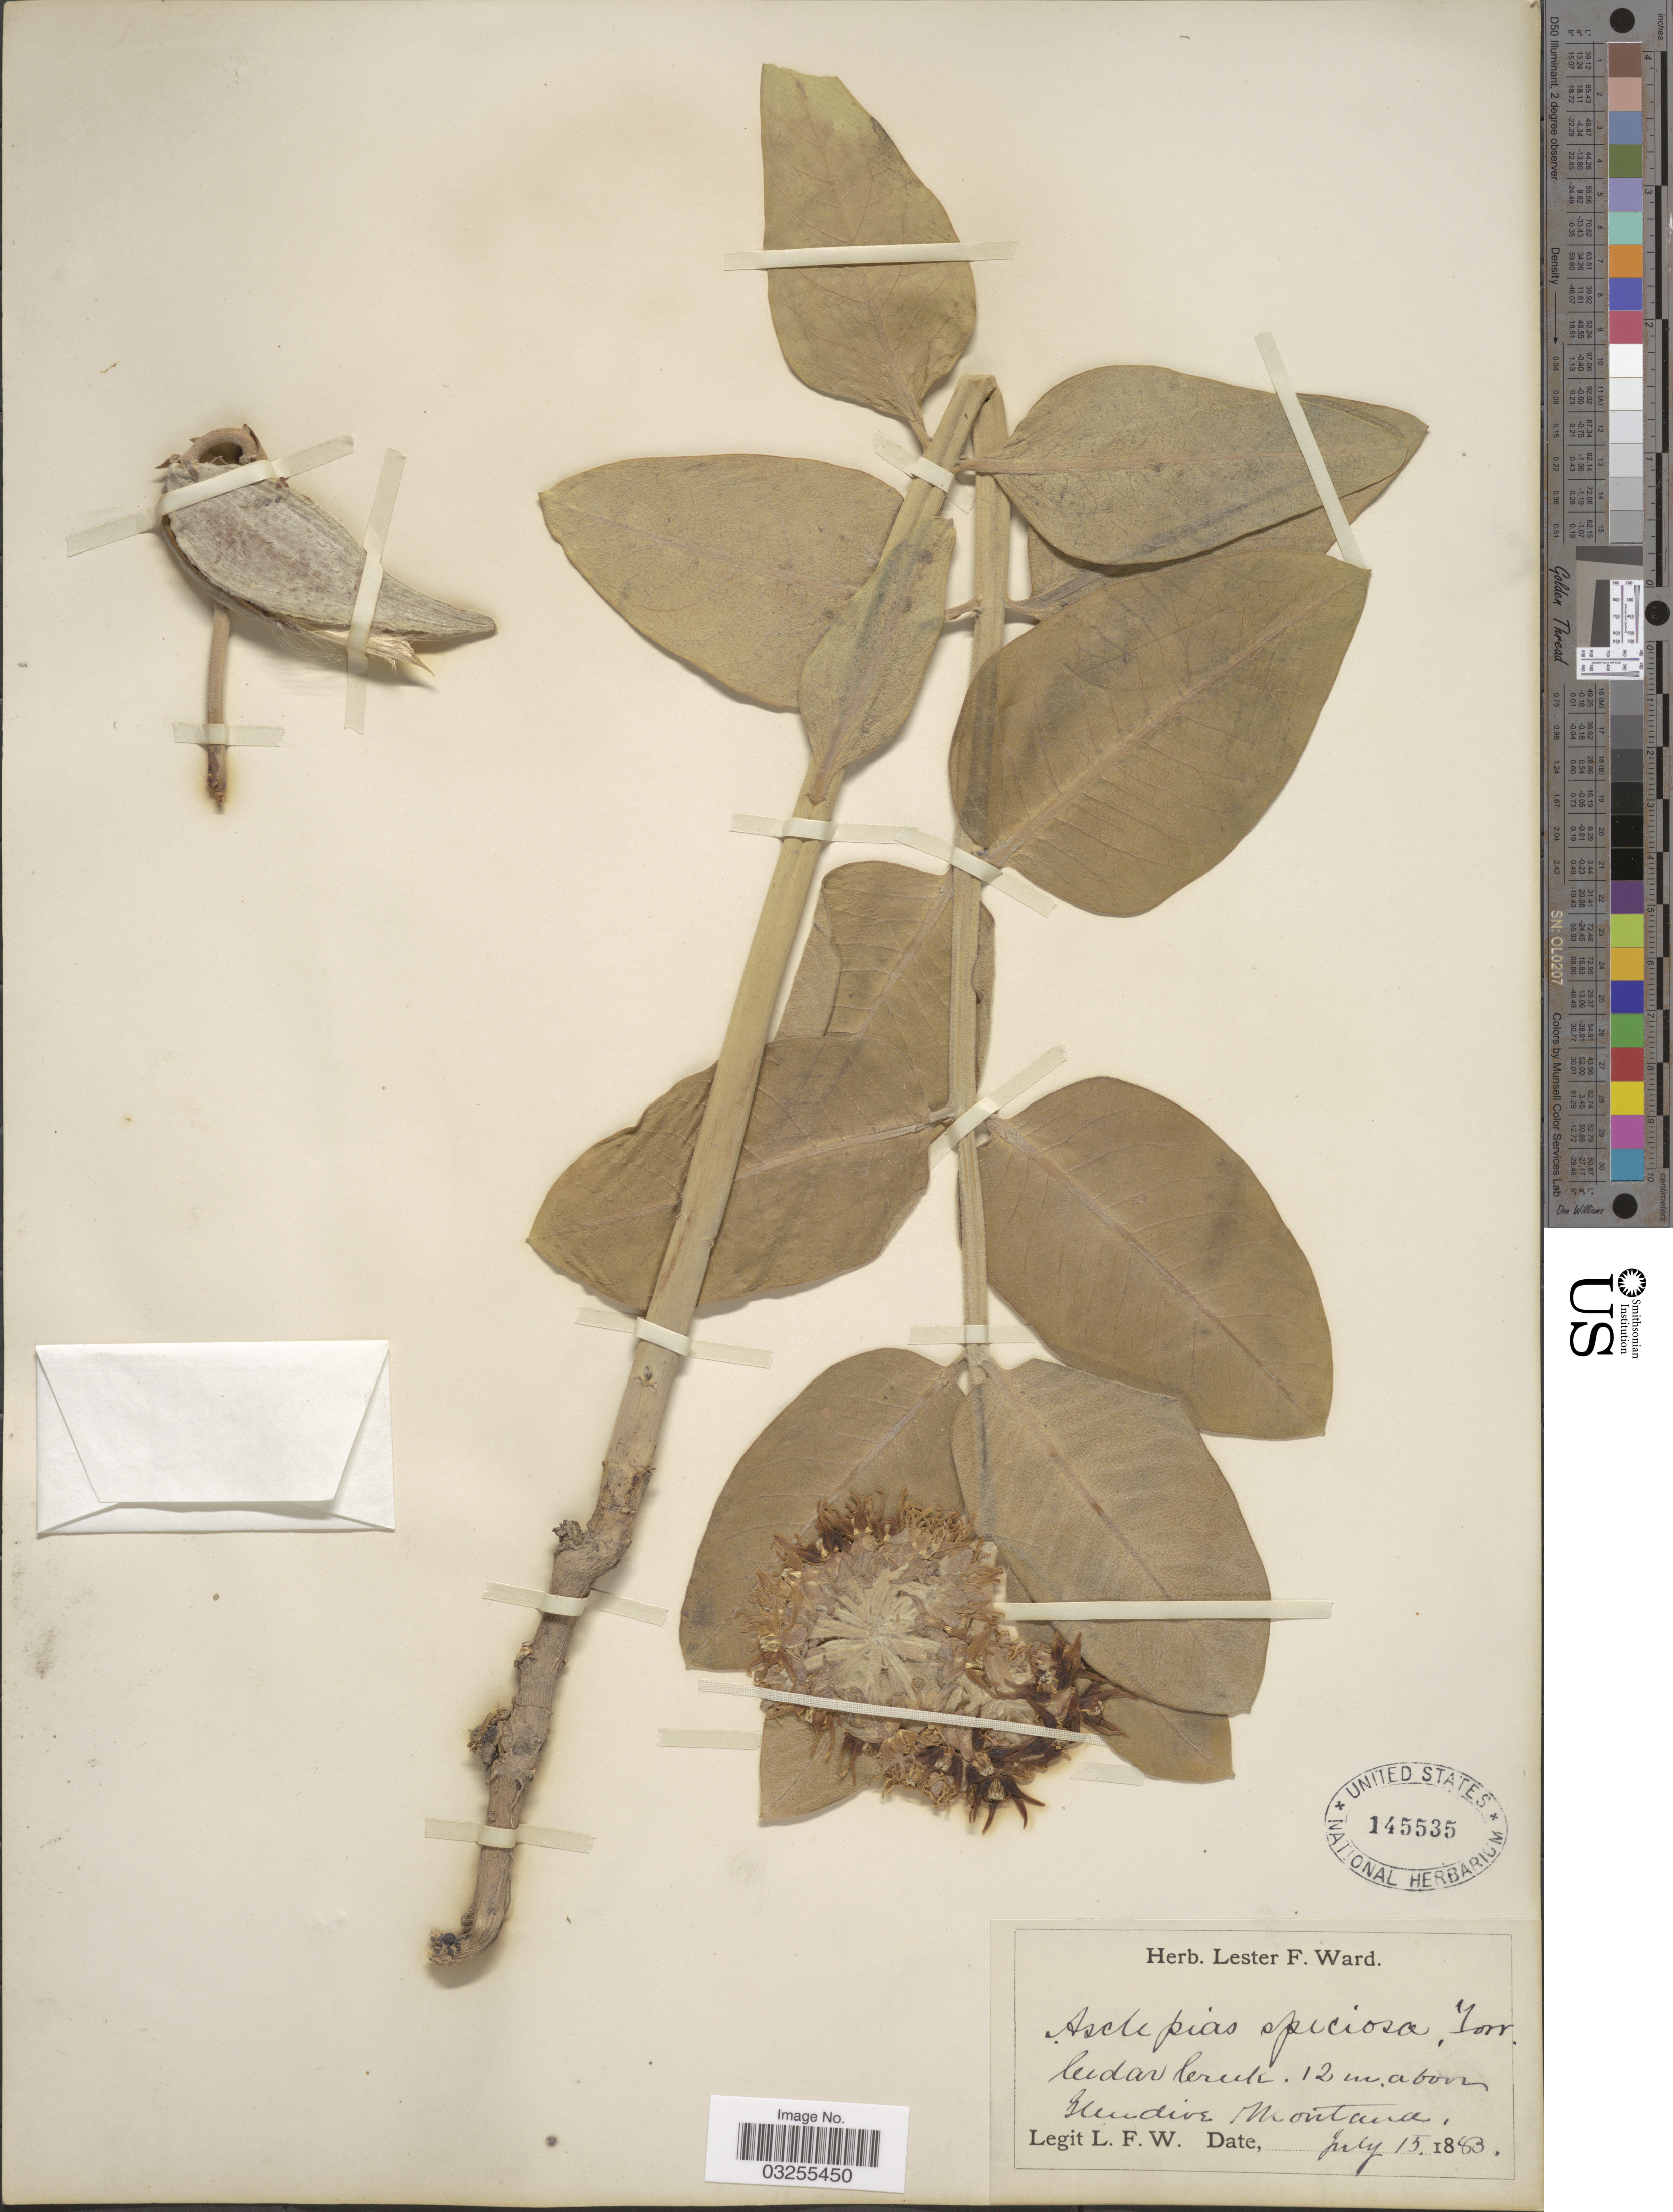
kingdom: Plantae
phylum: Tracheophyta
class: Magnoliopsida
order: Gentianales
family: Apocynaceae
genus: Asclepias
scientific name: Asclepias speciosa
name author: Torr.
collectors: L. F. Ward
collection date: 1883-07-15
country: United States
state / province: Montana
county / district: Dawson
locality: Cedar Creek. 12 mi. above Glendive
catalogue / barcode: US 145535